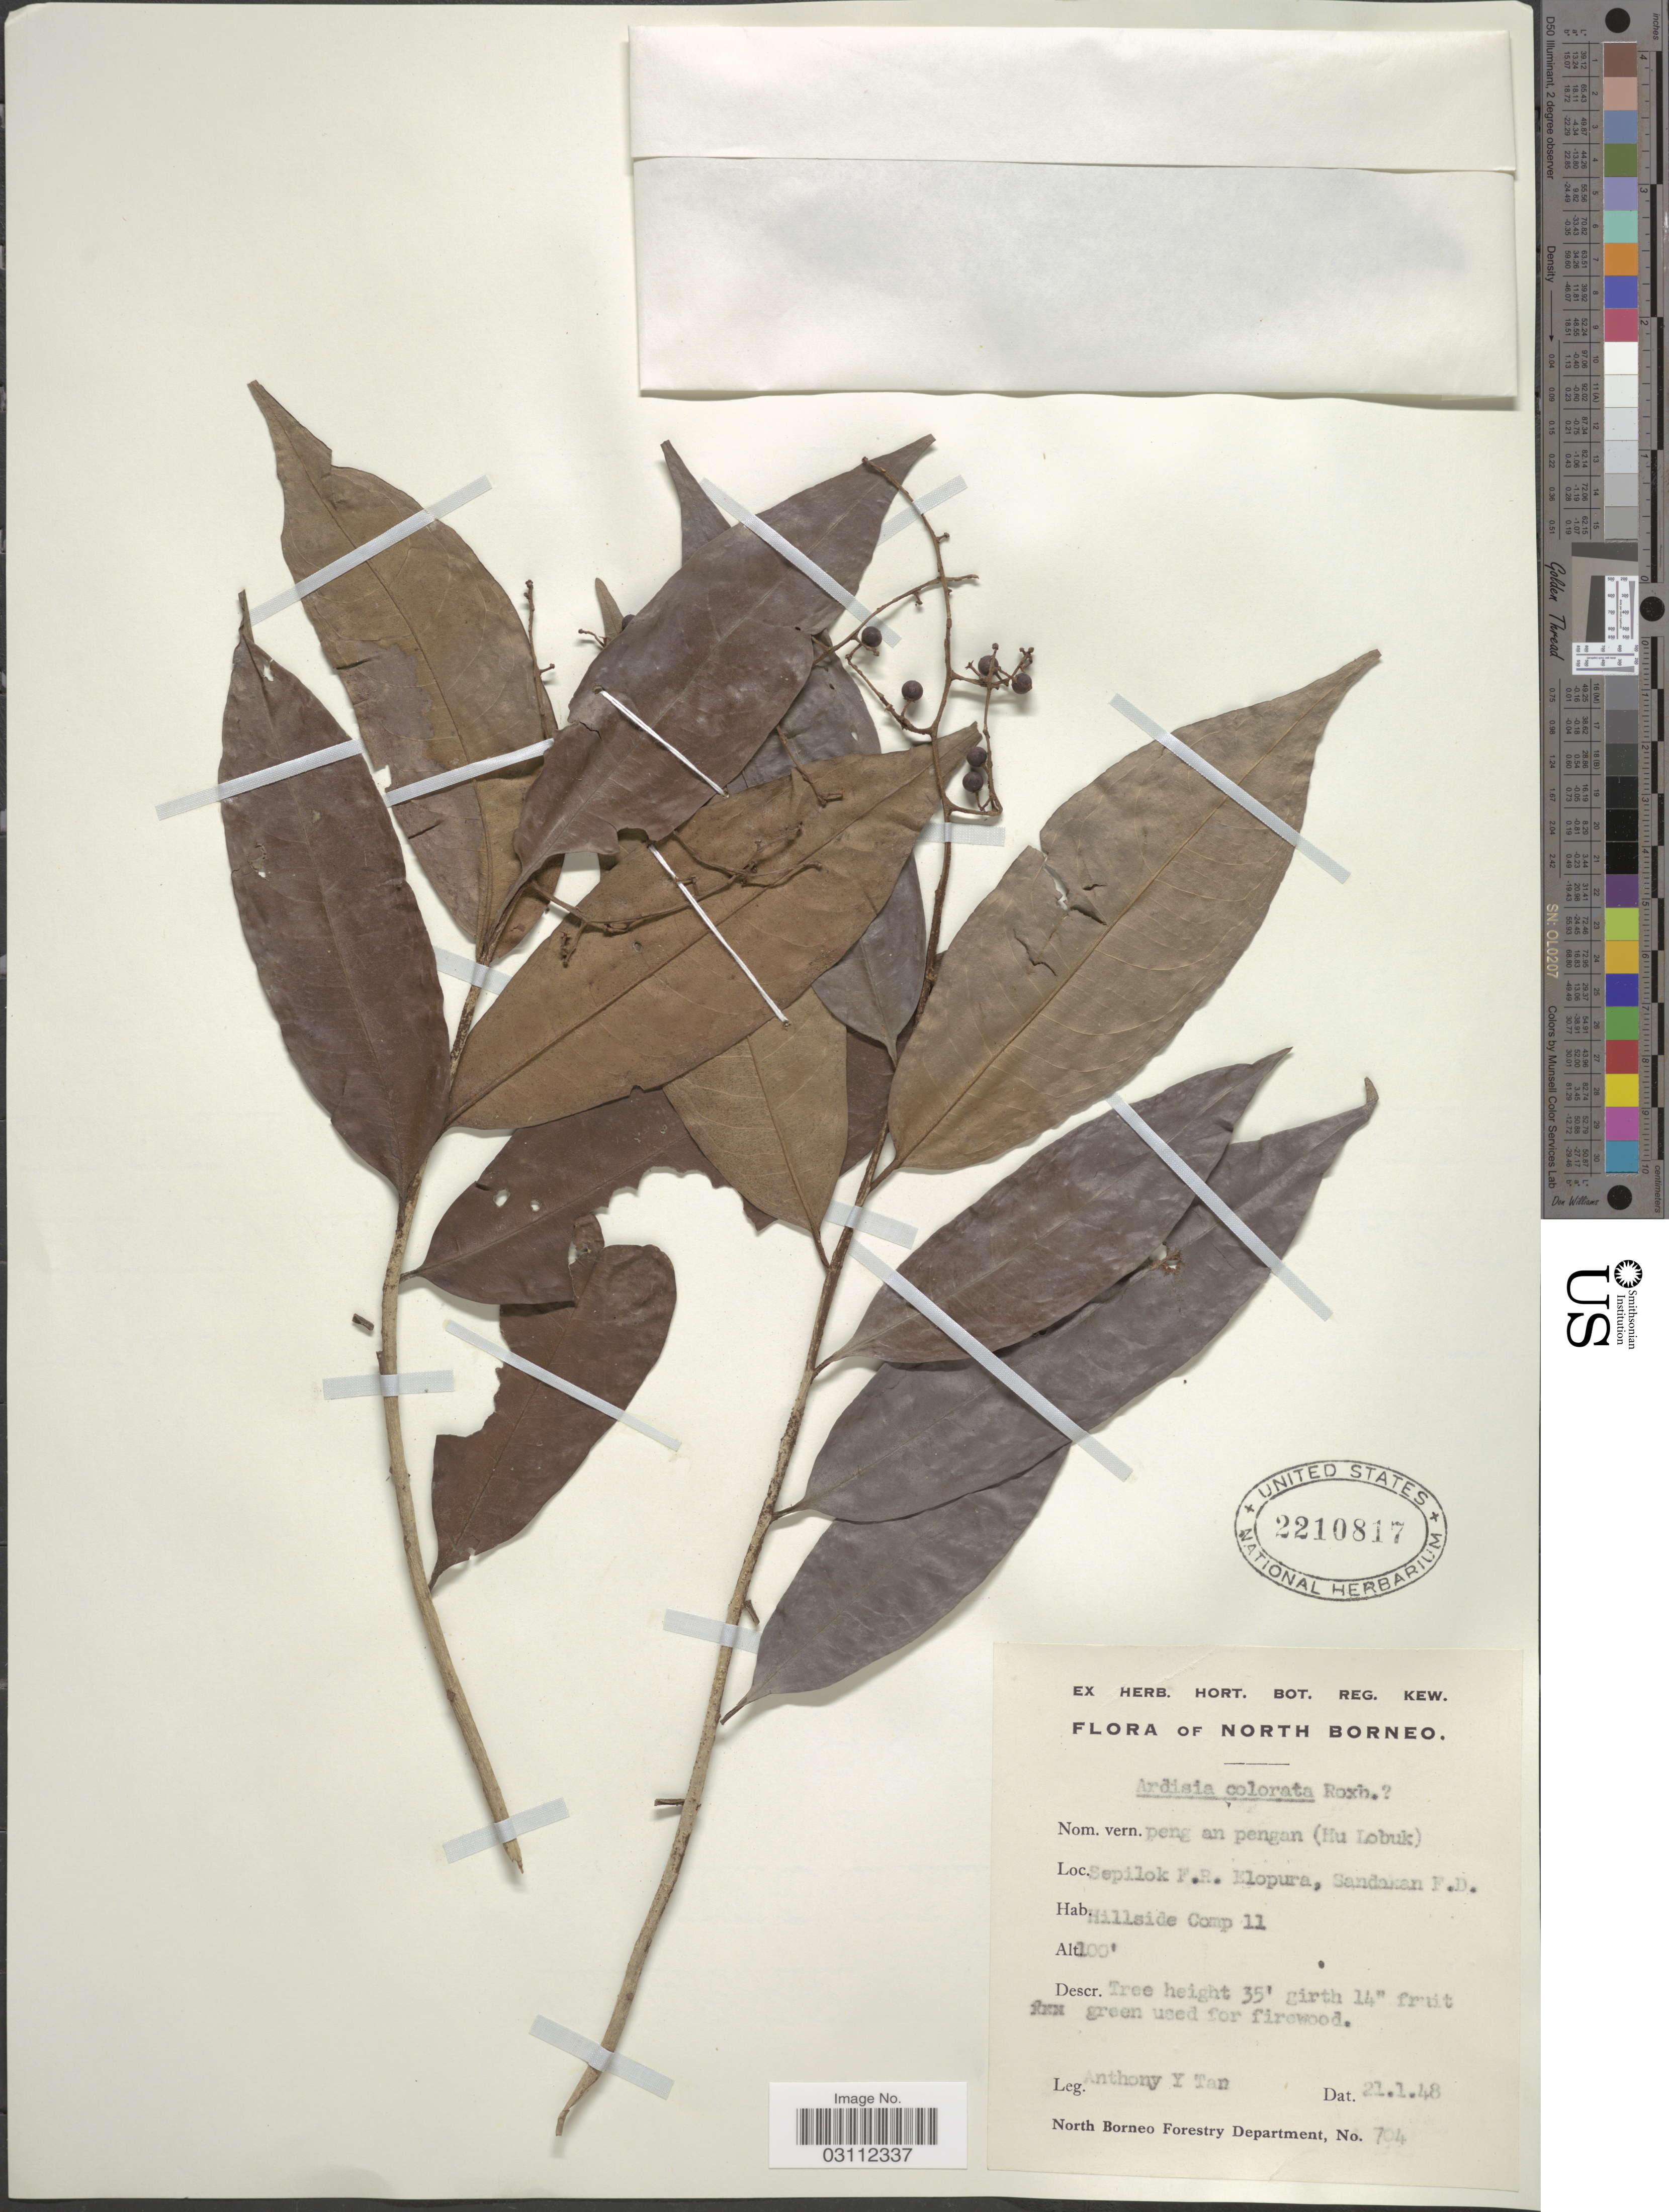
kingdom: Plantae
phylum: Tracheophyta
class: Magnoliopsida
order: Ericales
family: Primulaceae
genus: Ardisia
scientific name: Ardisia colorata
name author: Roxb.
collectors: Anthony & Terrell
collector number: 704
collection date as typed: Transcribed d/m/y: 21/1/48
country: Malaysia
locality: North Borneo. Sepilok F.R. Elopura, Sandakan F.D. Hillside Comp 11.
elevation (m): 30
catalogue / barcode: US 2210817